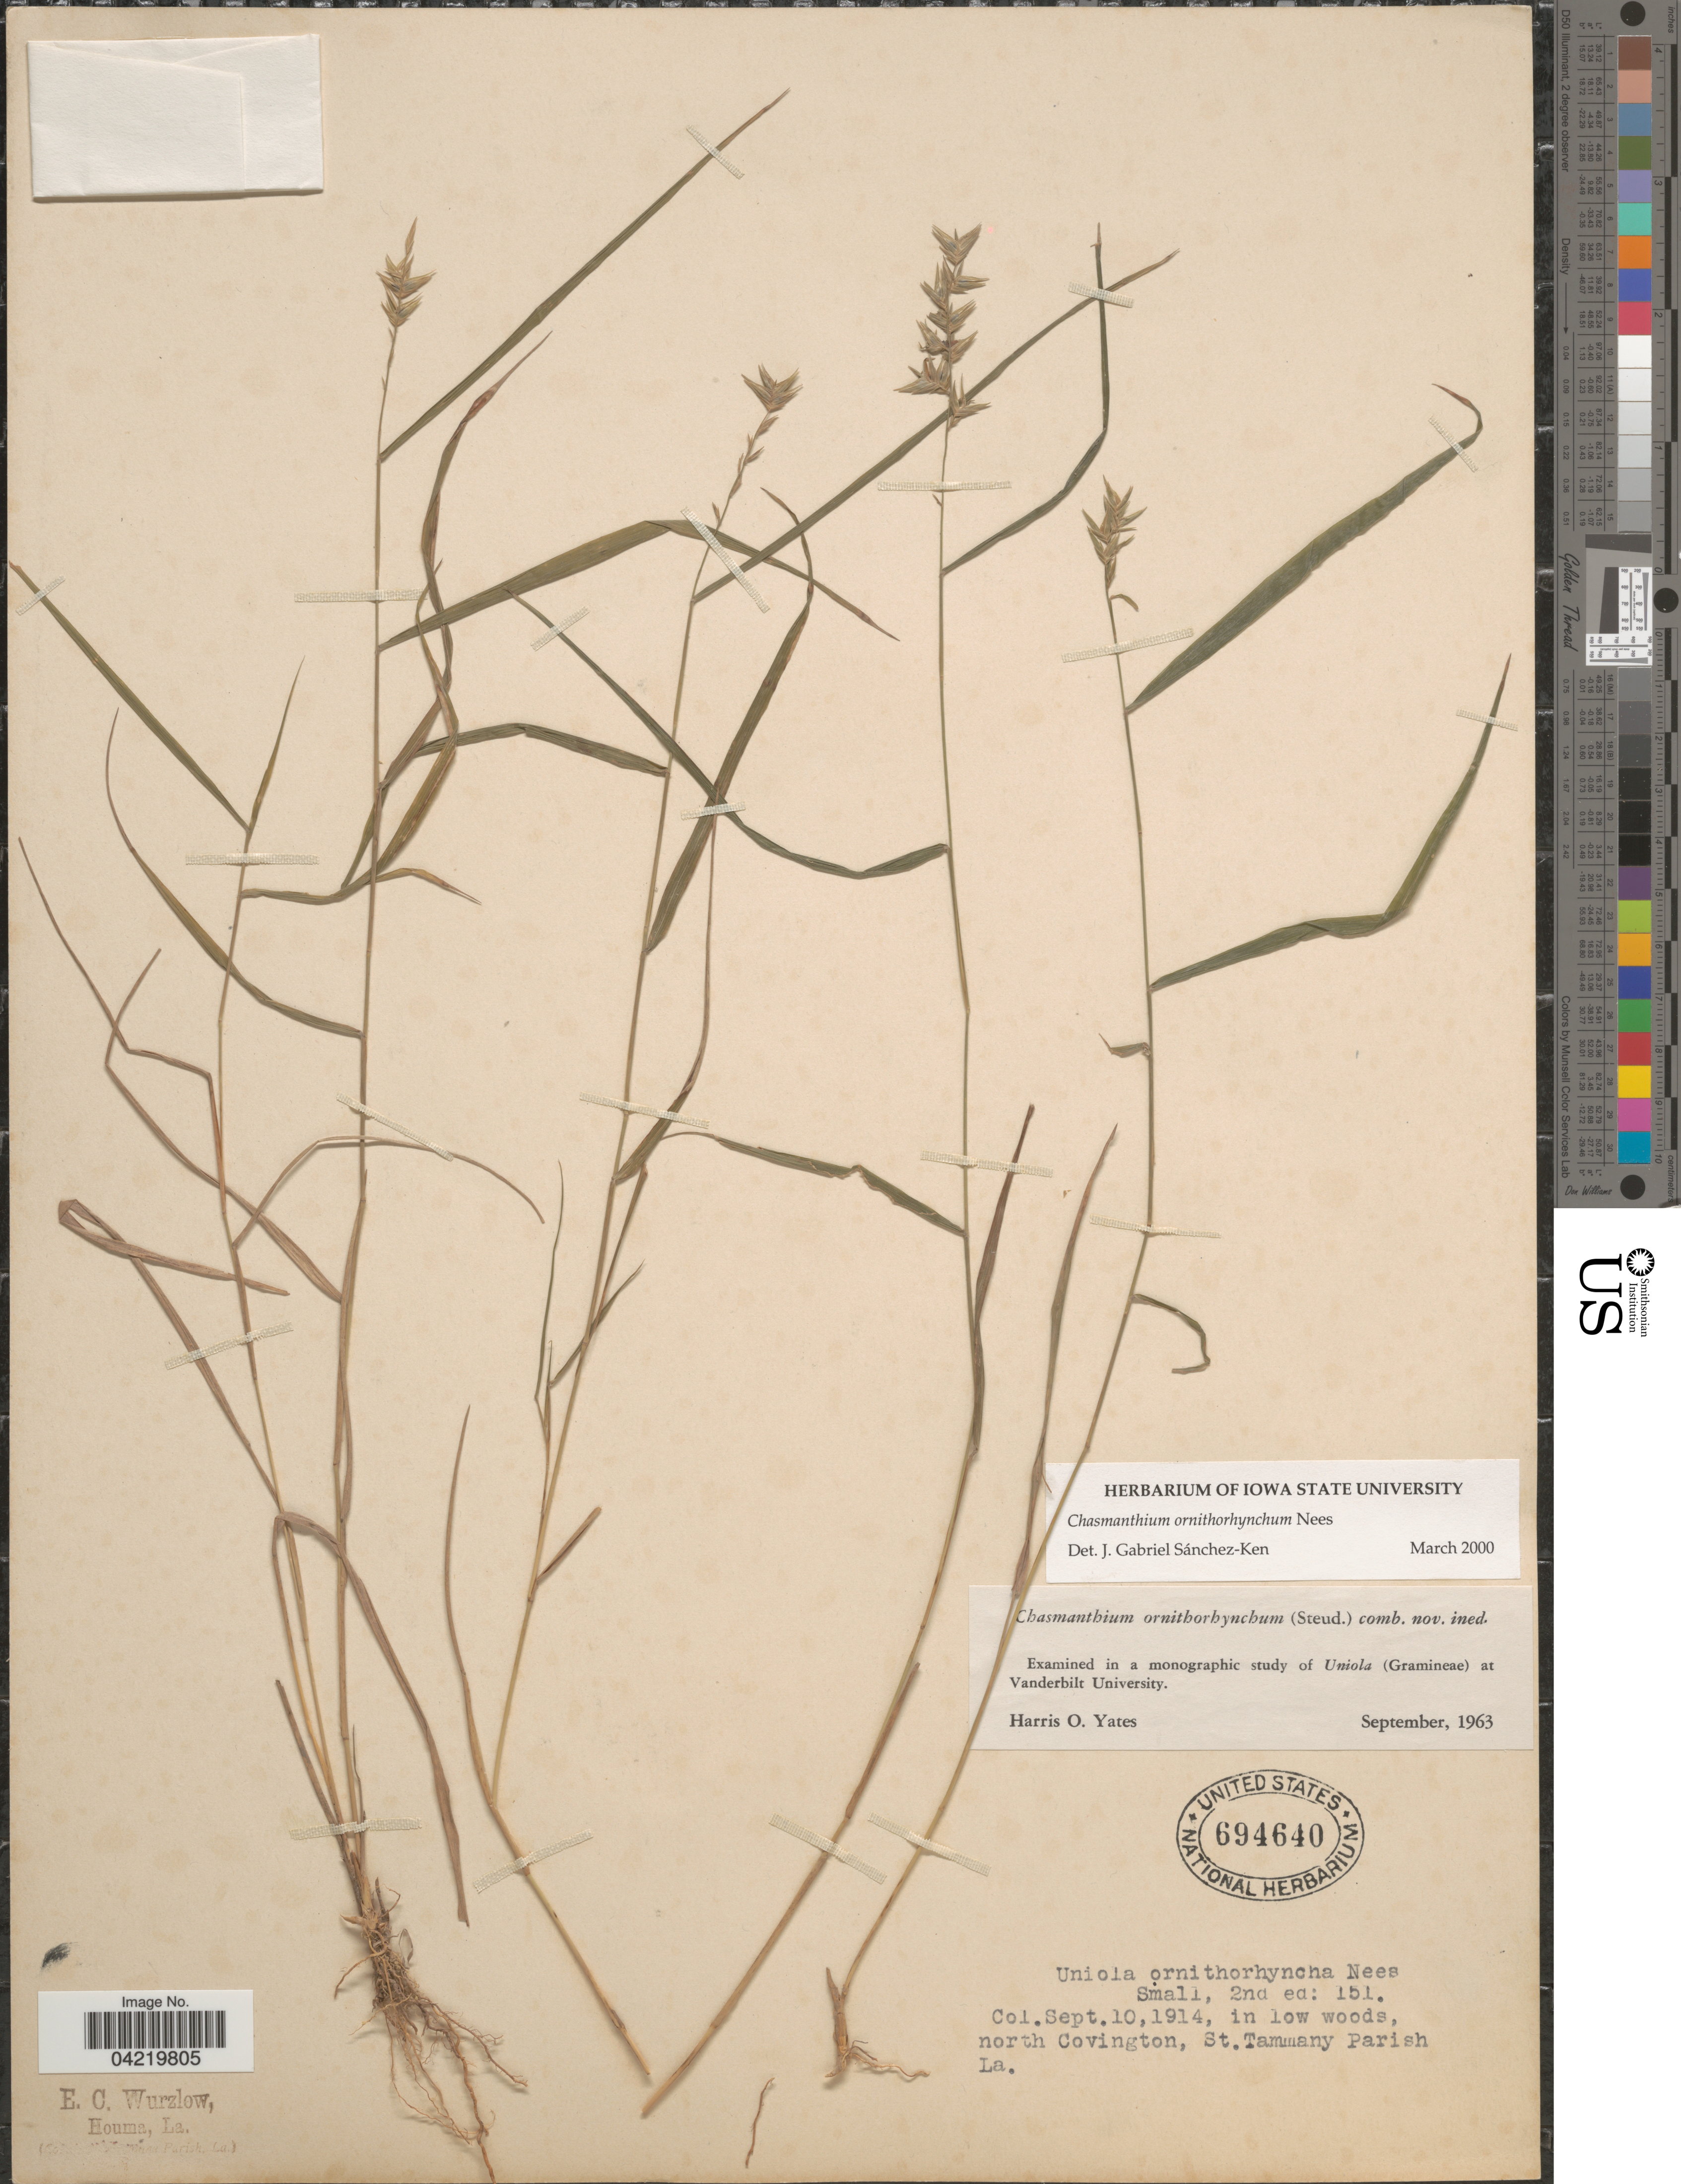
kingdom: Plantae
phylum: Tracheophyta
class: Liliopsida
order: Poales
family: Poaceae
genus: Chasmanthium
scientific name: Chasmanthium ornithorhynchum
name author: Nees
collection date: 1914-09-10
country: United States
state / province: Louisiana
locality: In low woods, north Covington, St. Tammany Parish.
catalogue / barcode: US 694640